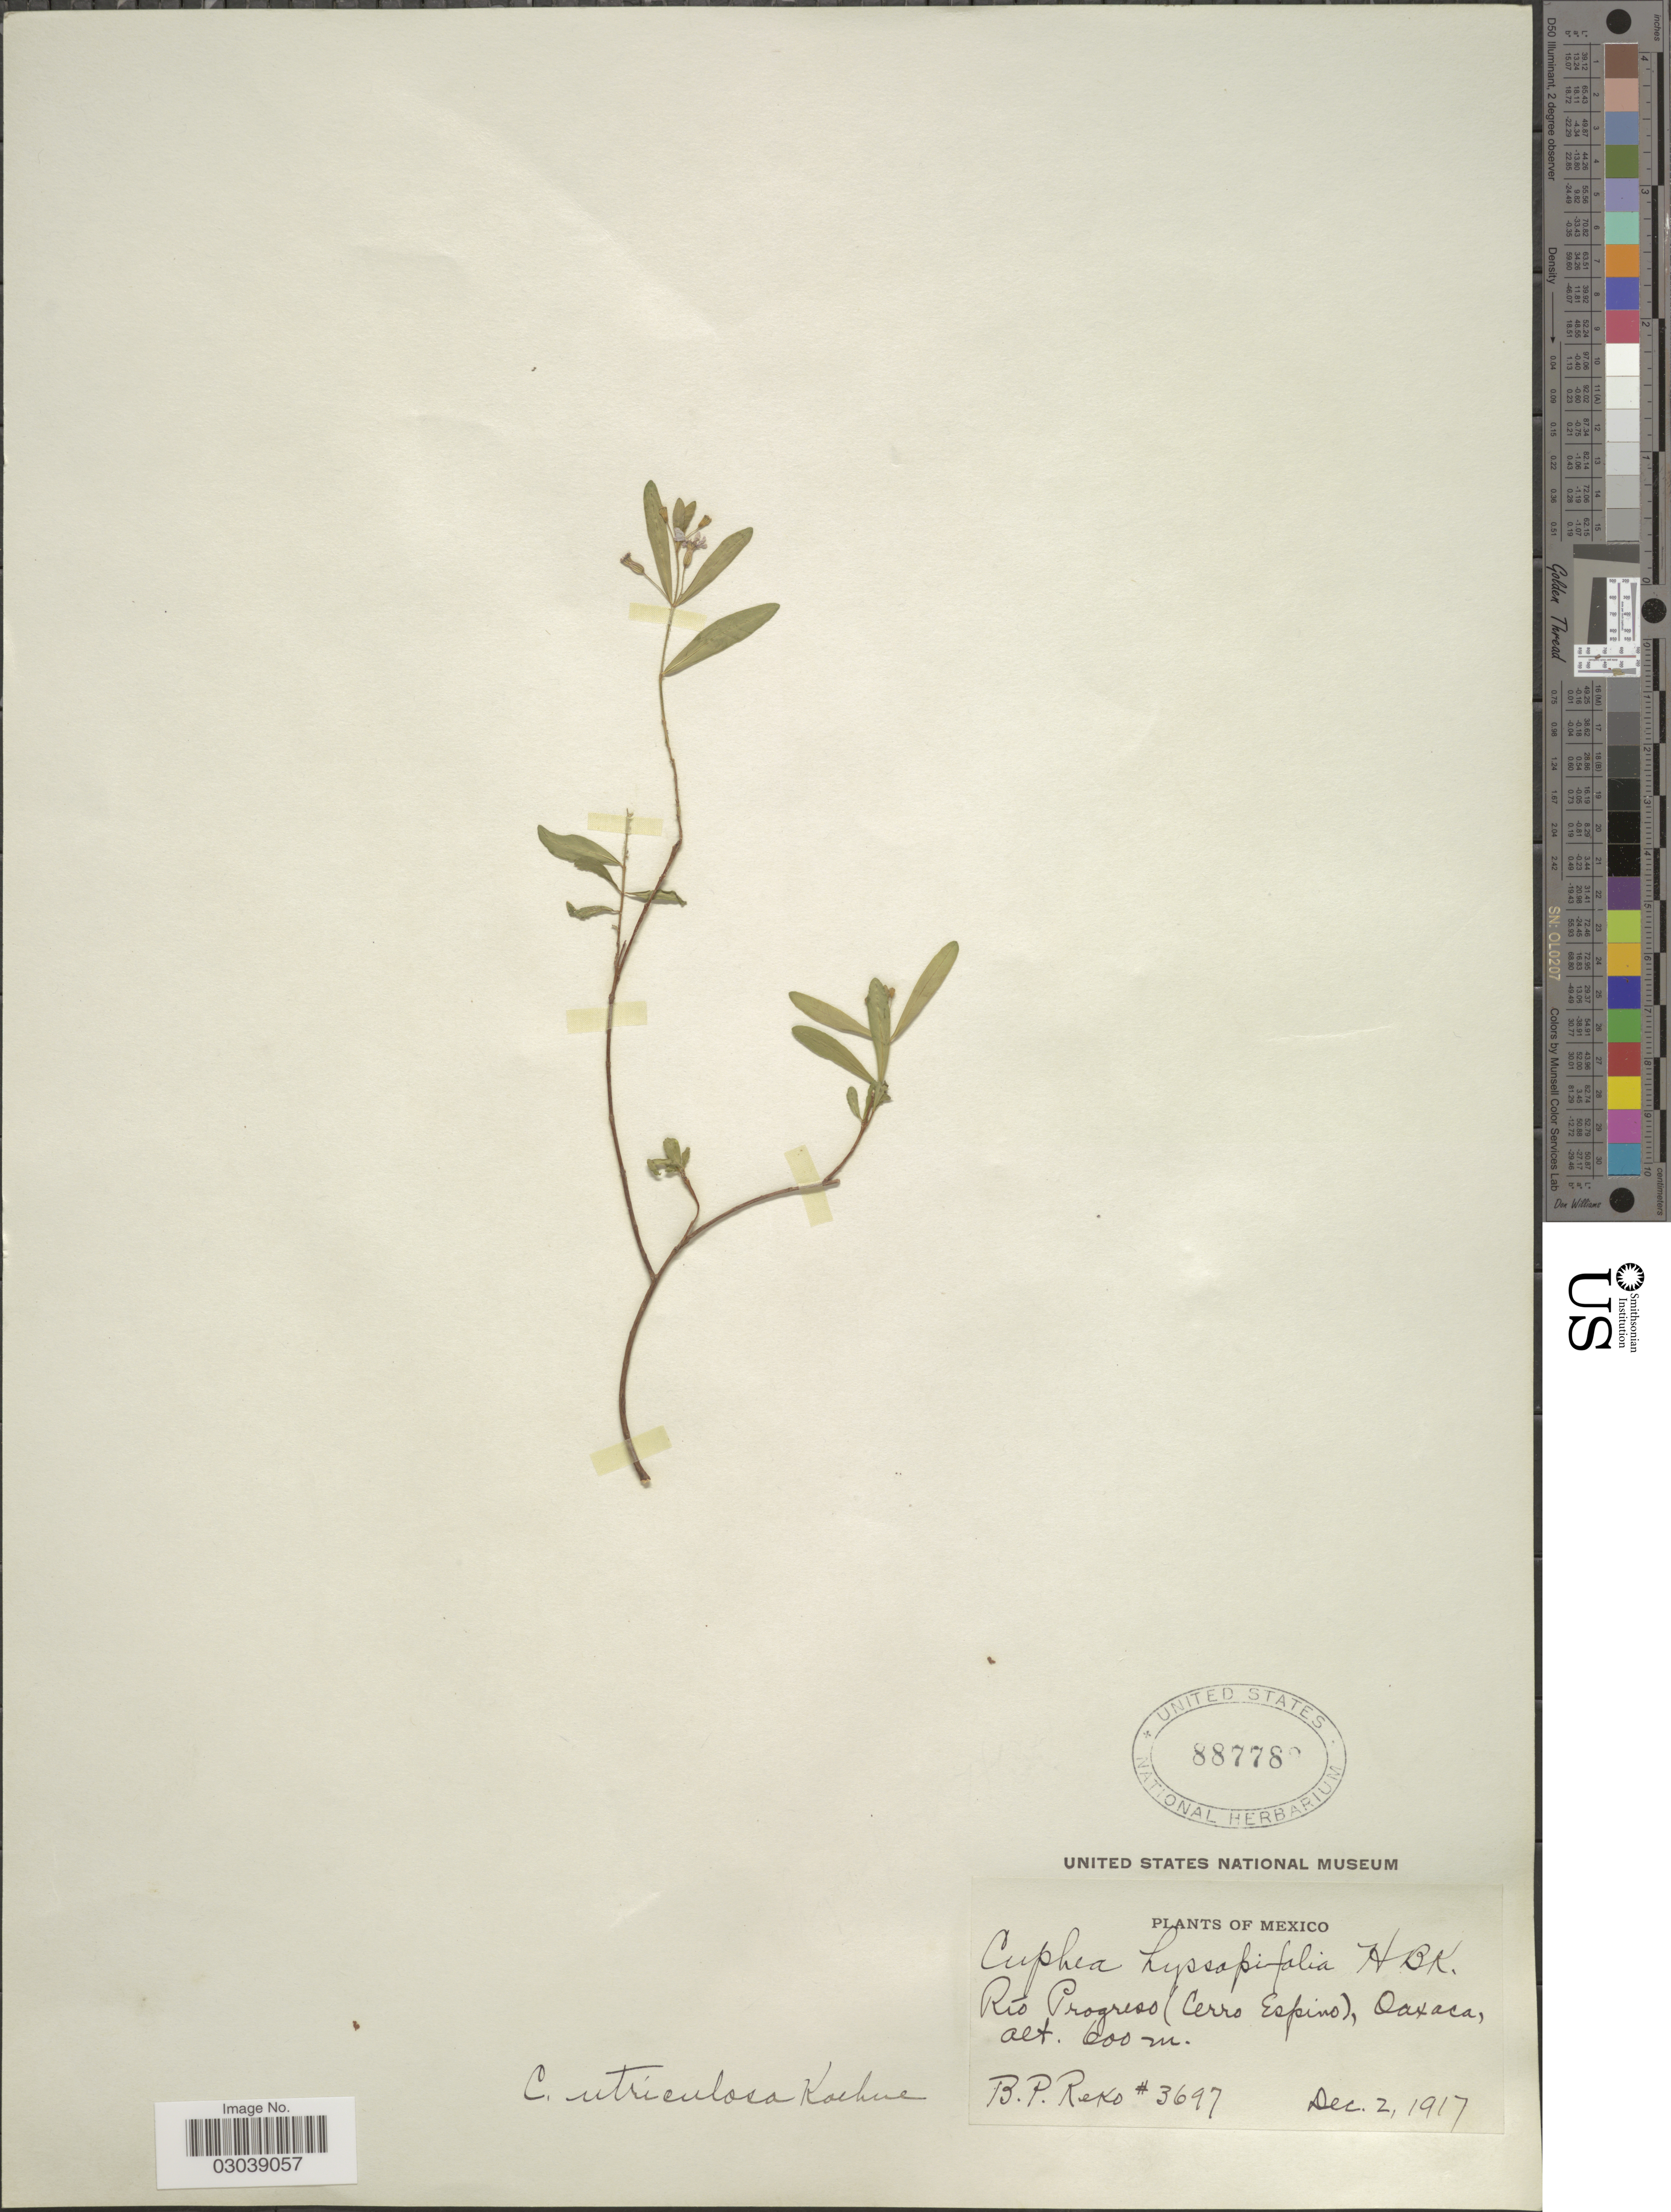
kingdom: Plantae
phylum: Tracheophyta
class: Magnoliopsida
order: Myrtales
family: Lythraceae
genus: Cuphea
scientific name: Cuphea utriculosa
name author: Koehne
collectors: B. P. Reko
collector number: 3697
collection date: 1917-12-02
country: Mexico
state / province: Oaxaca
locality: Río Progreso (Cerro Espino).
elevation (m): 600